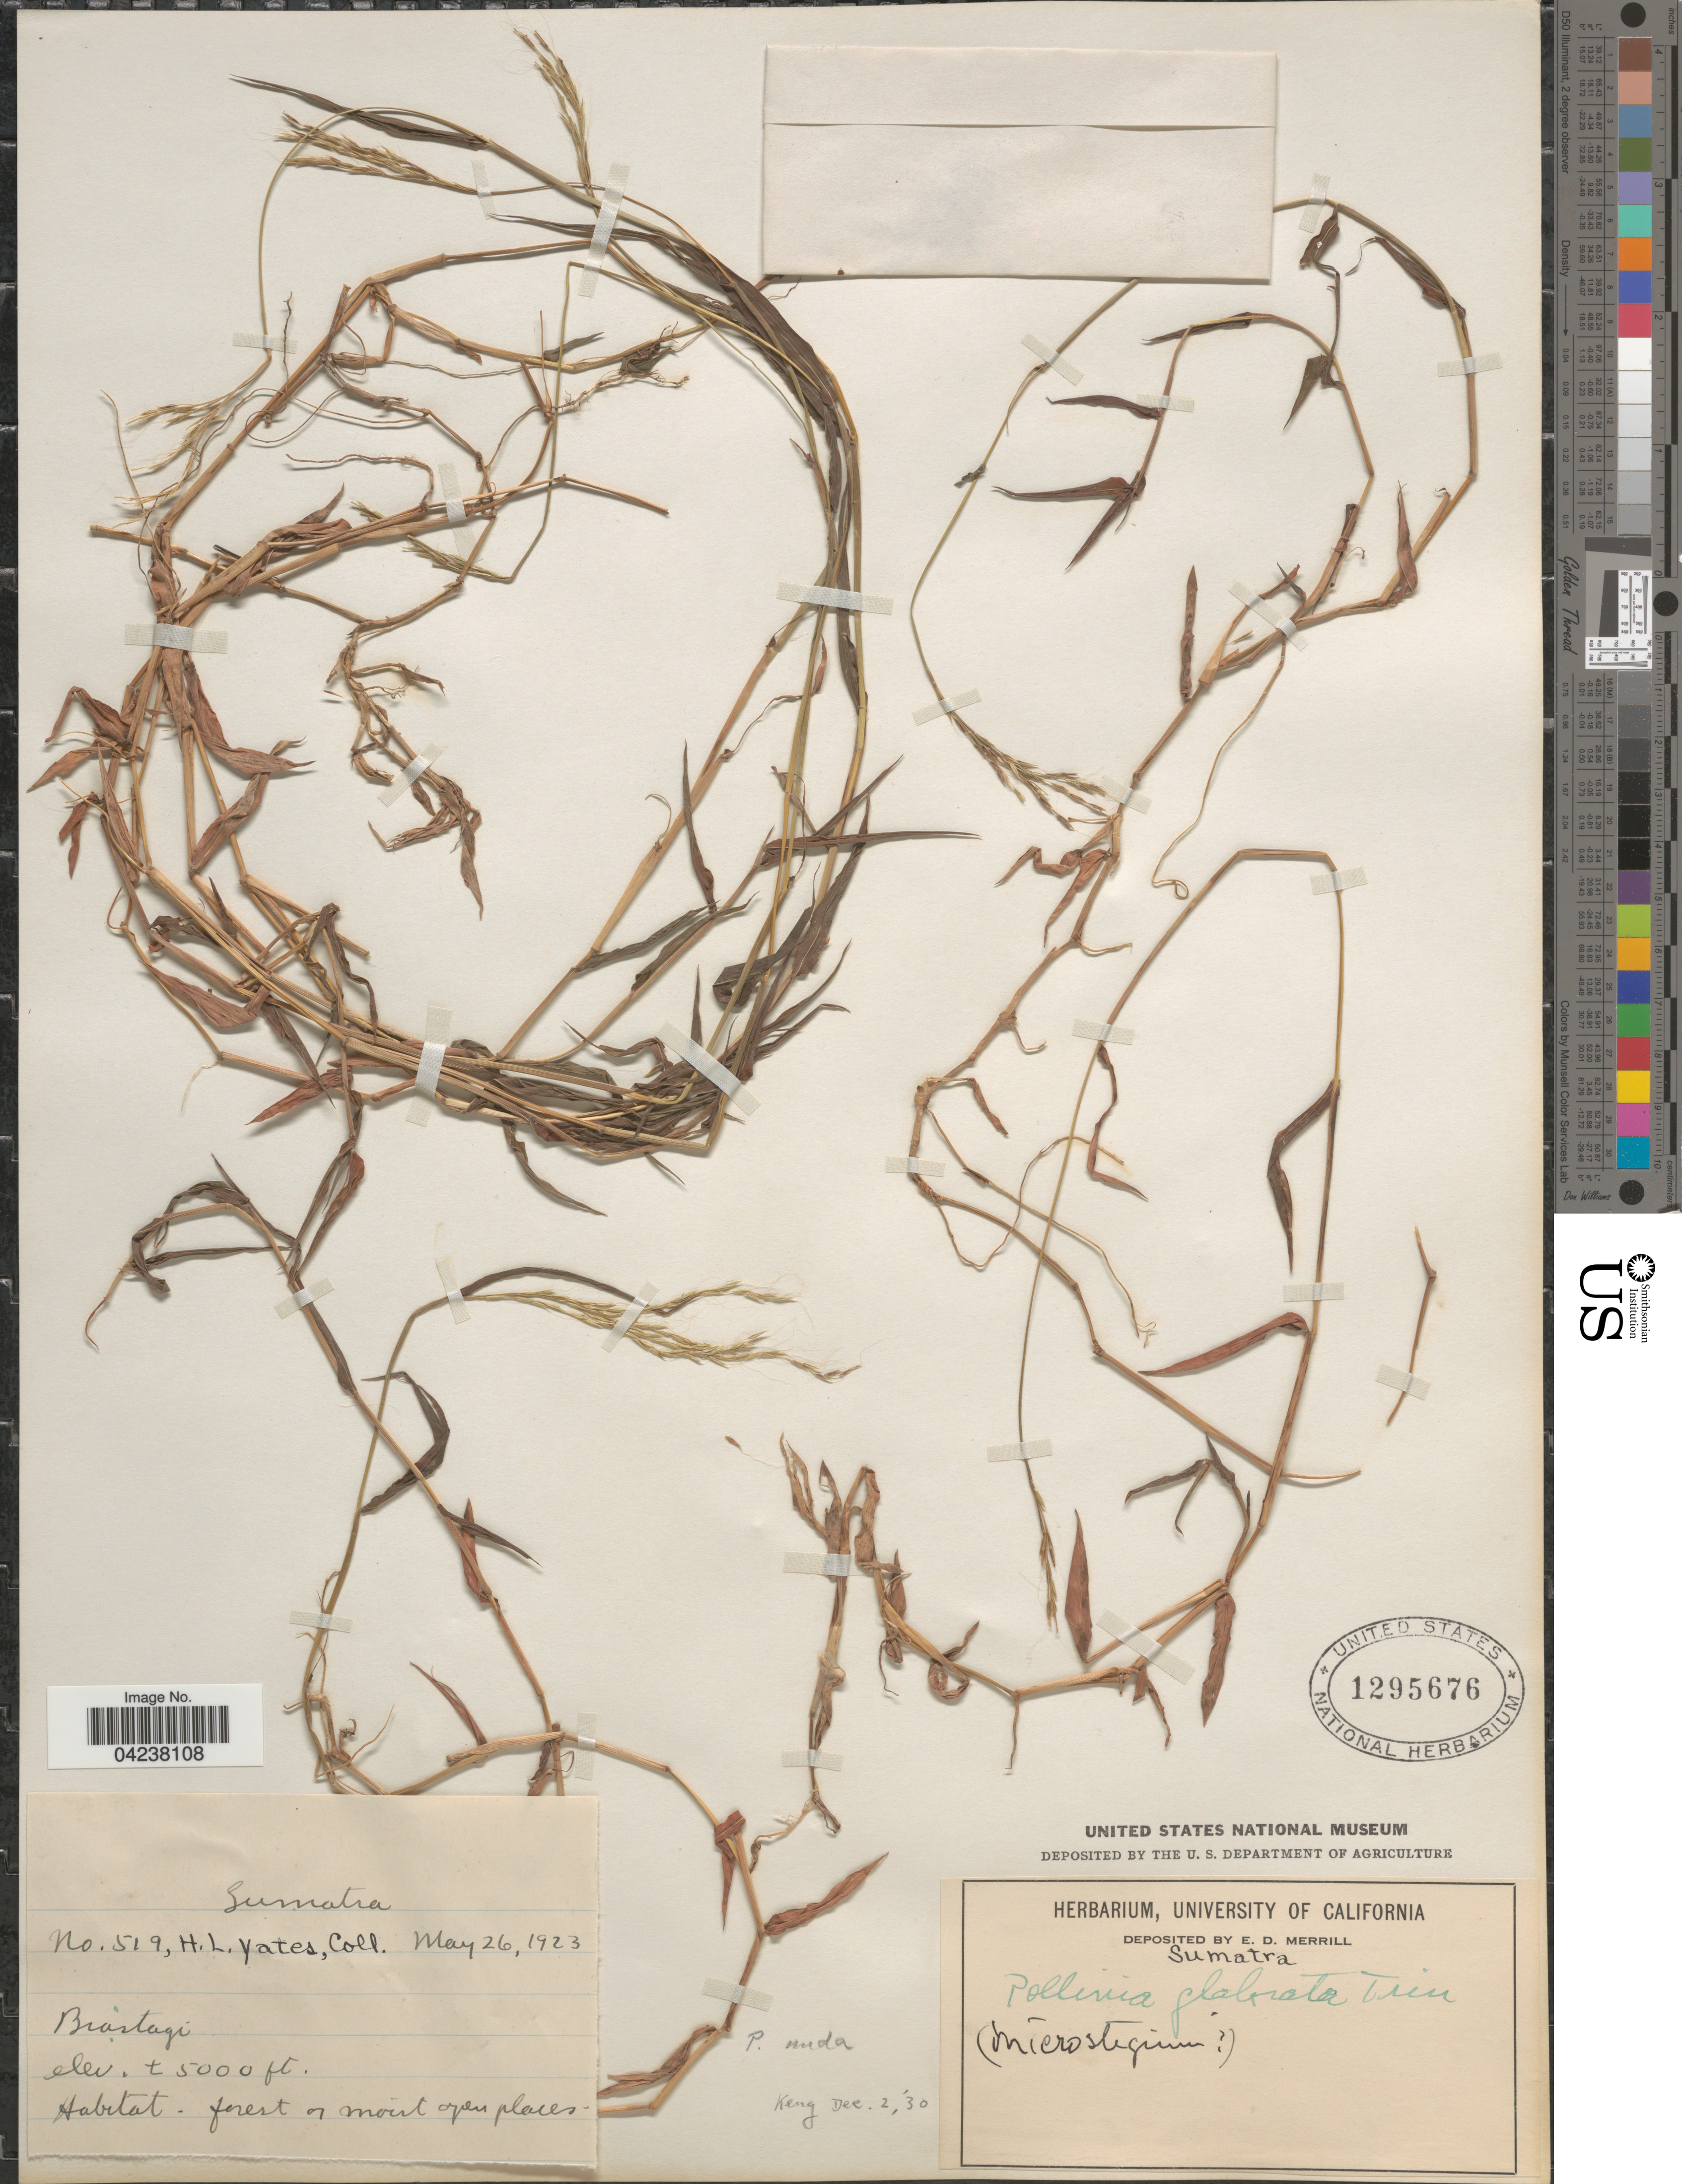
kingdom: Plantae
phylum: Tracheophyta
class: Liliopsida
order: Poales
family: Poaceae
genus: Microstegium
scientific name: Microstegium nudum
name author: (Trin.) A. Camus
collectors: H. Yates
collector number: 519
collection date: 1923-05-26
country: Indonesia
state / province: Sumatra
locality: Brastagi.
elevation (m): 1524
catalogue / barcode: US 1295676